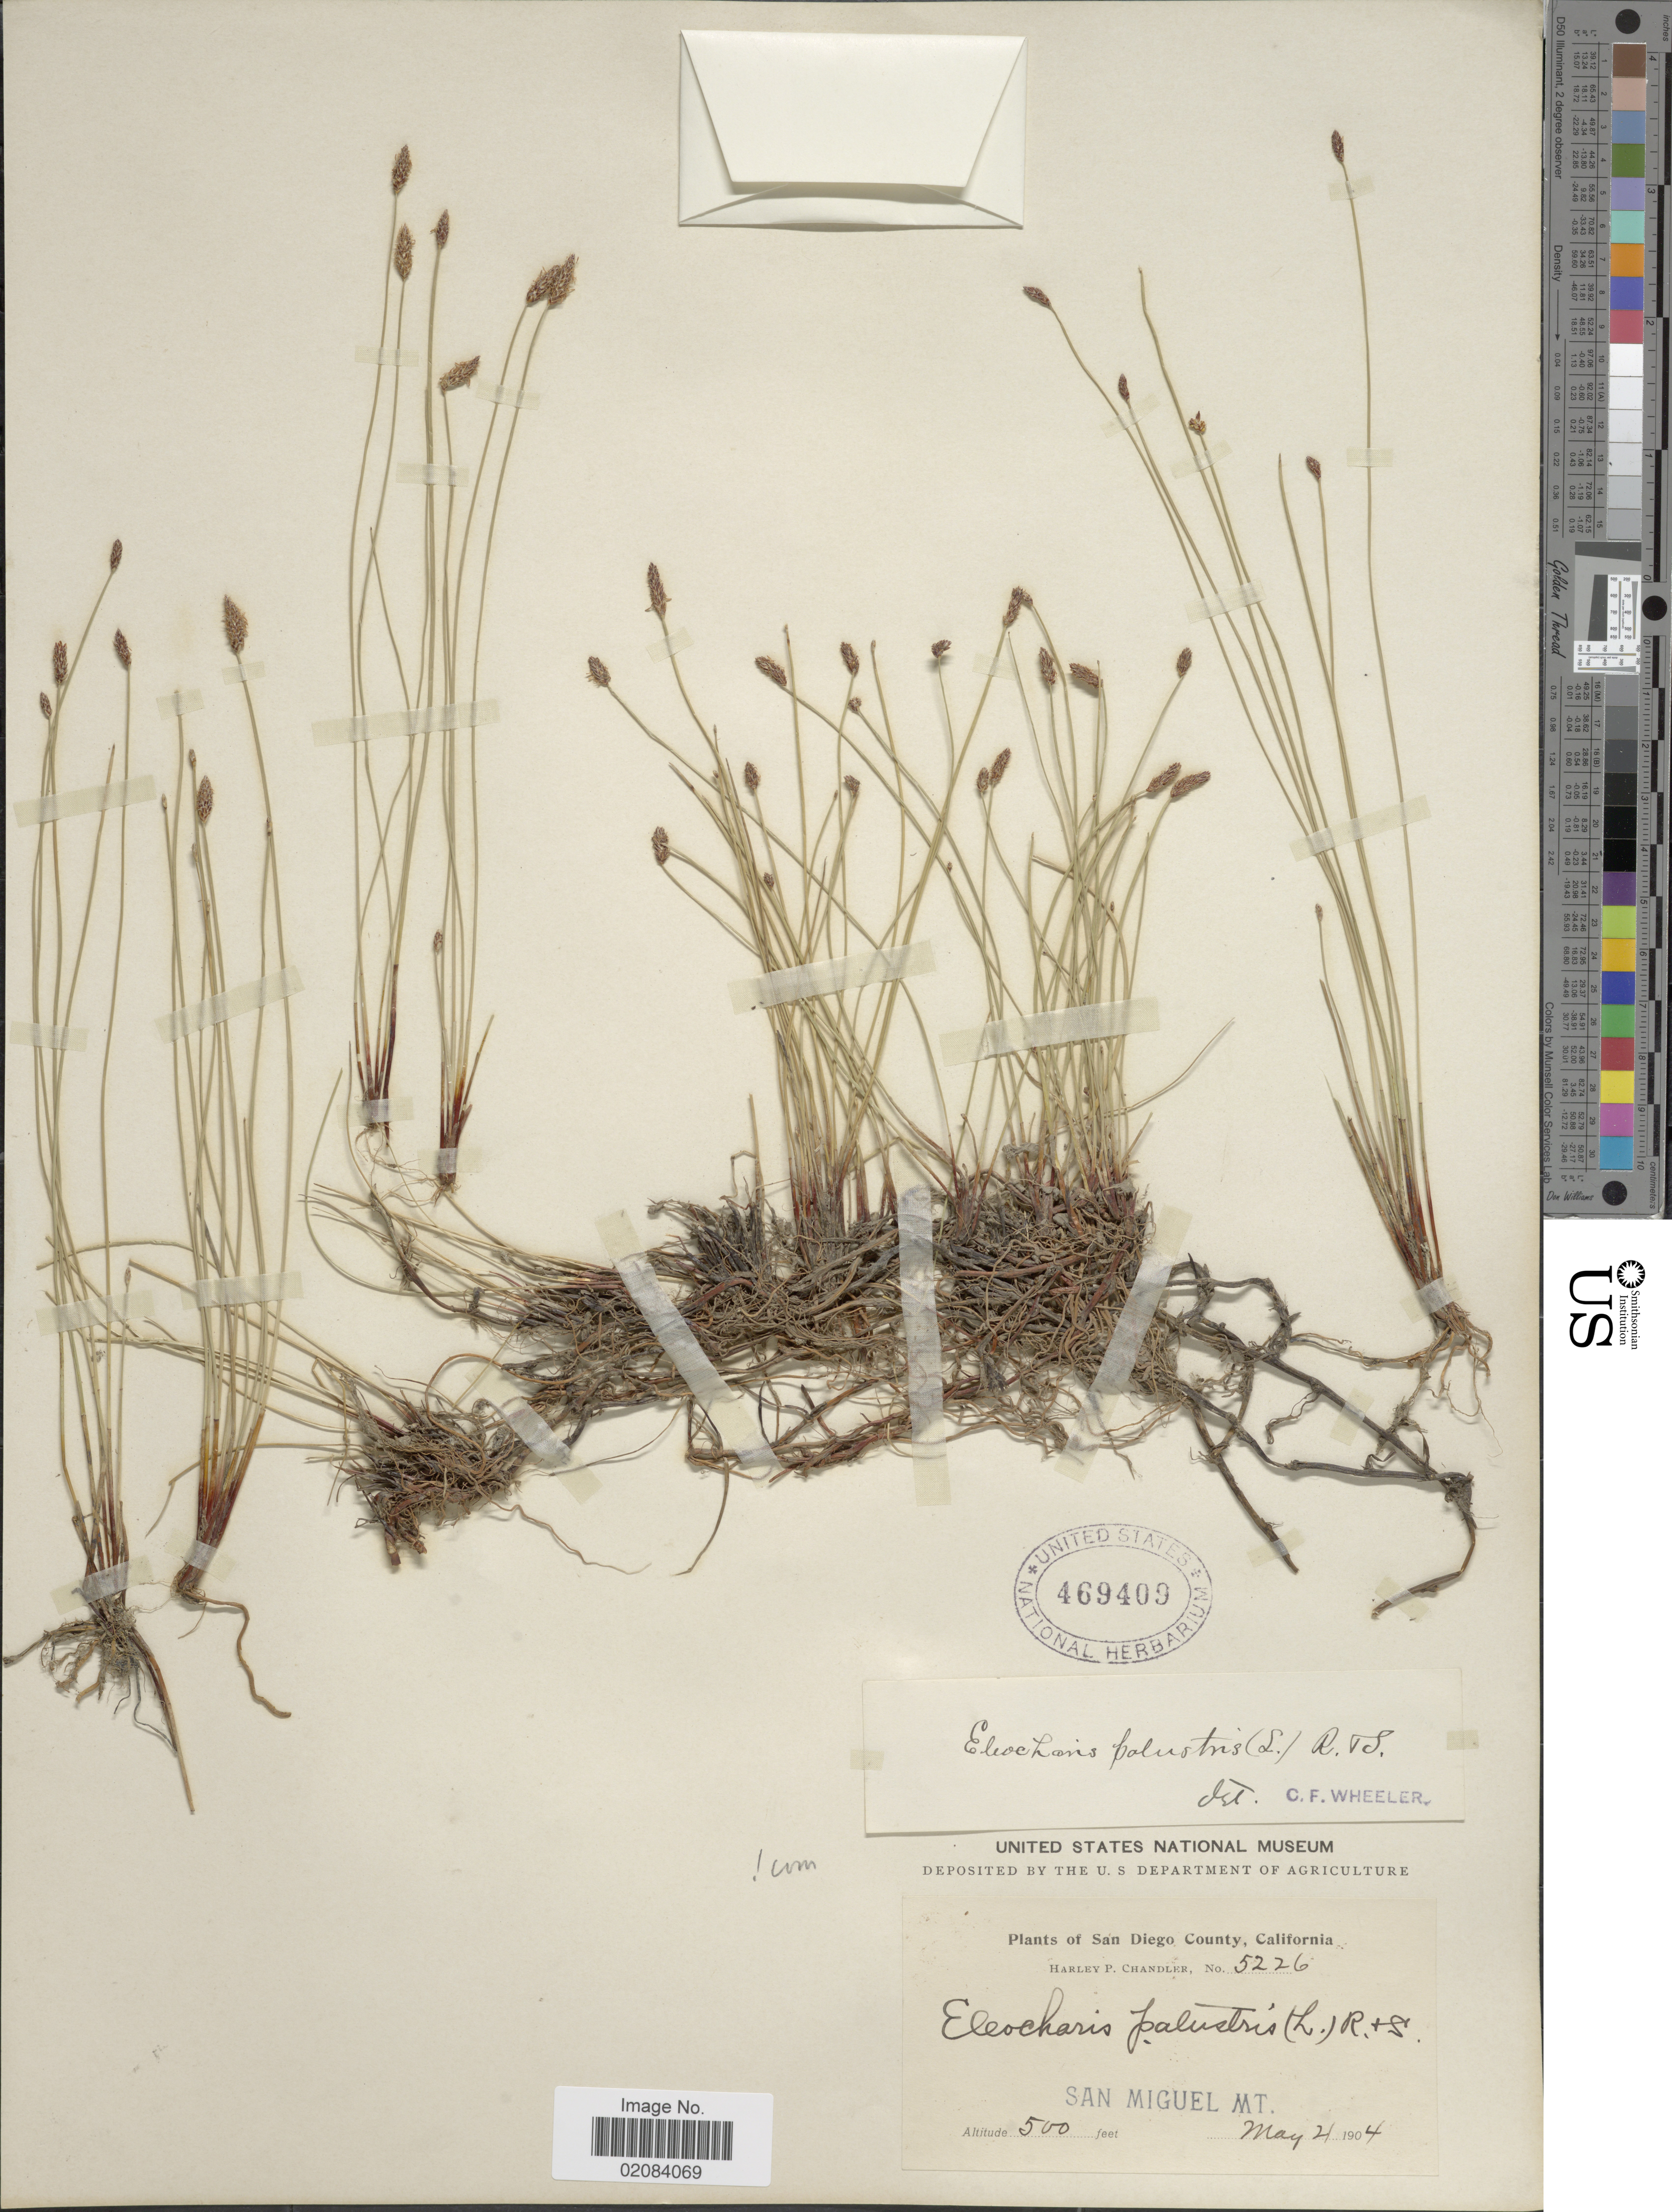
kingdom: Plantae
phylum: Tracheophyta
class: Liliopsida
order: Poales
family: Cyperaceae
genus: Eleocharis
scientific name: Eleocharis palustris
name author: (L.) Roem. & Schult.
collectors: D. Griffiths & B. Hunter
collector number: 418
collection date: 1902-07/1902-08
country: United States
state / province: California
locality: Jess. Valley to Blue Lake . Northeastern California.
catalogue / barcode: US 468970